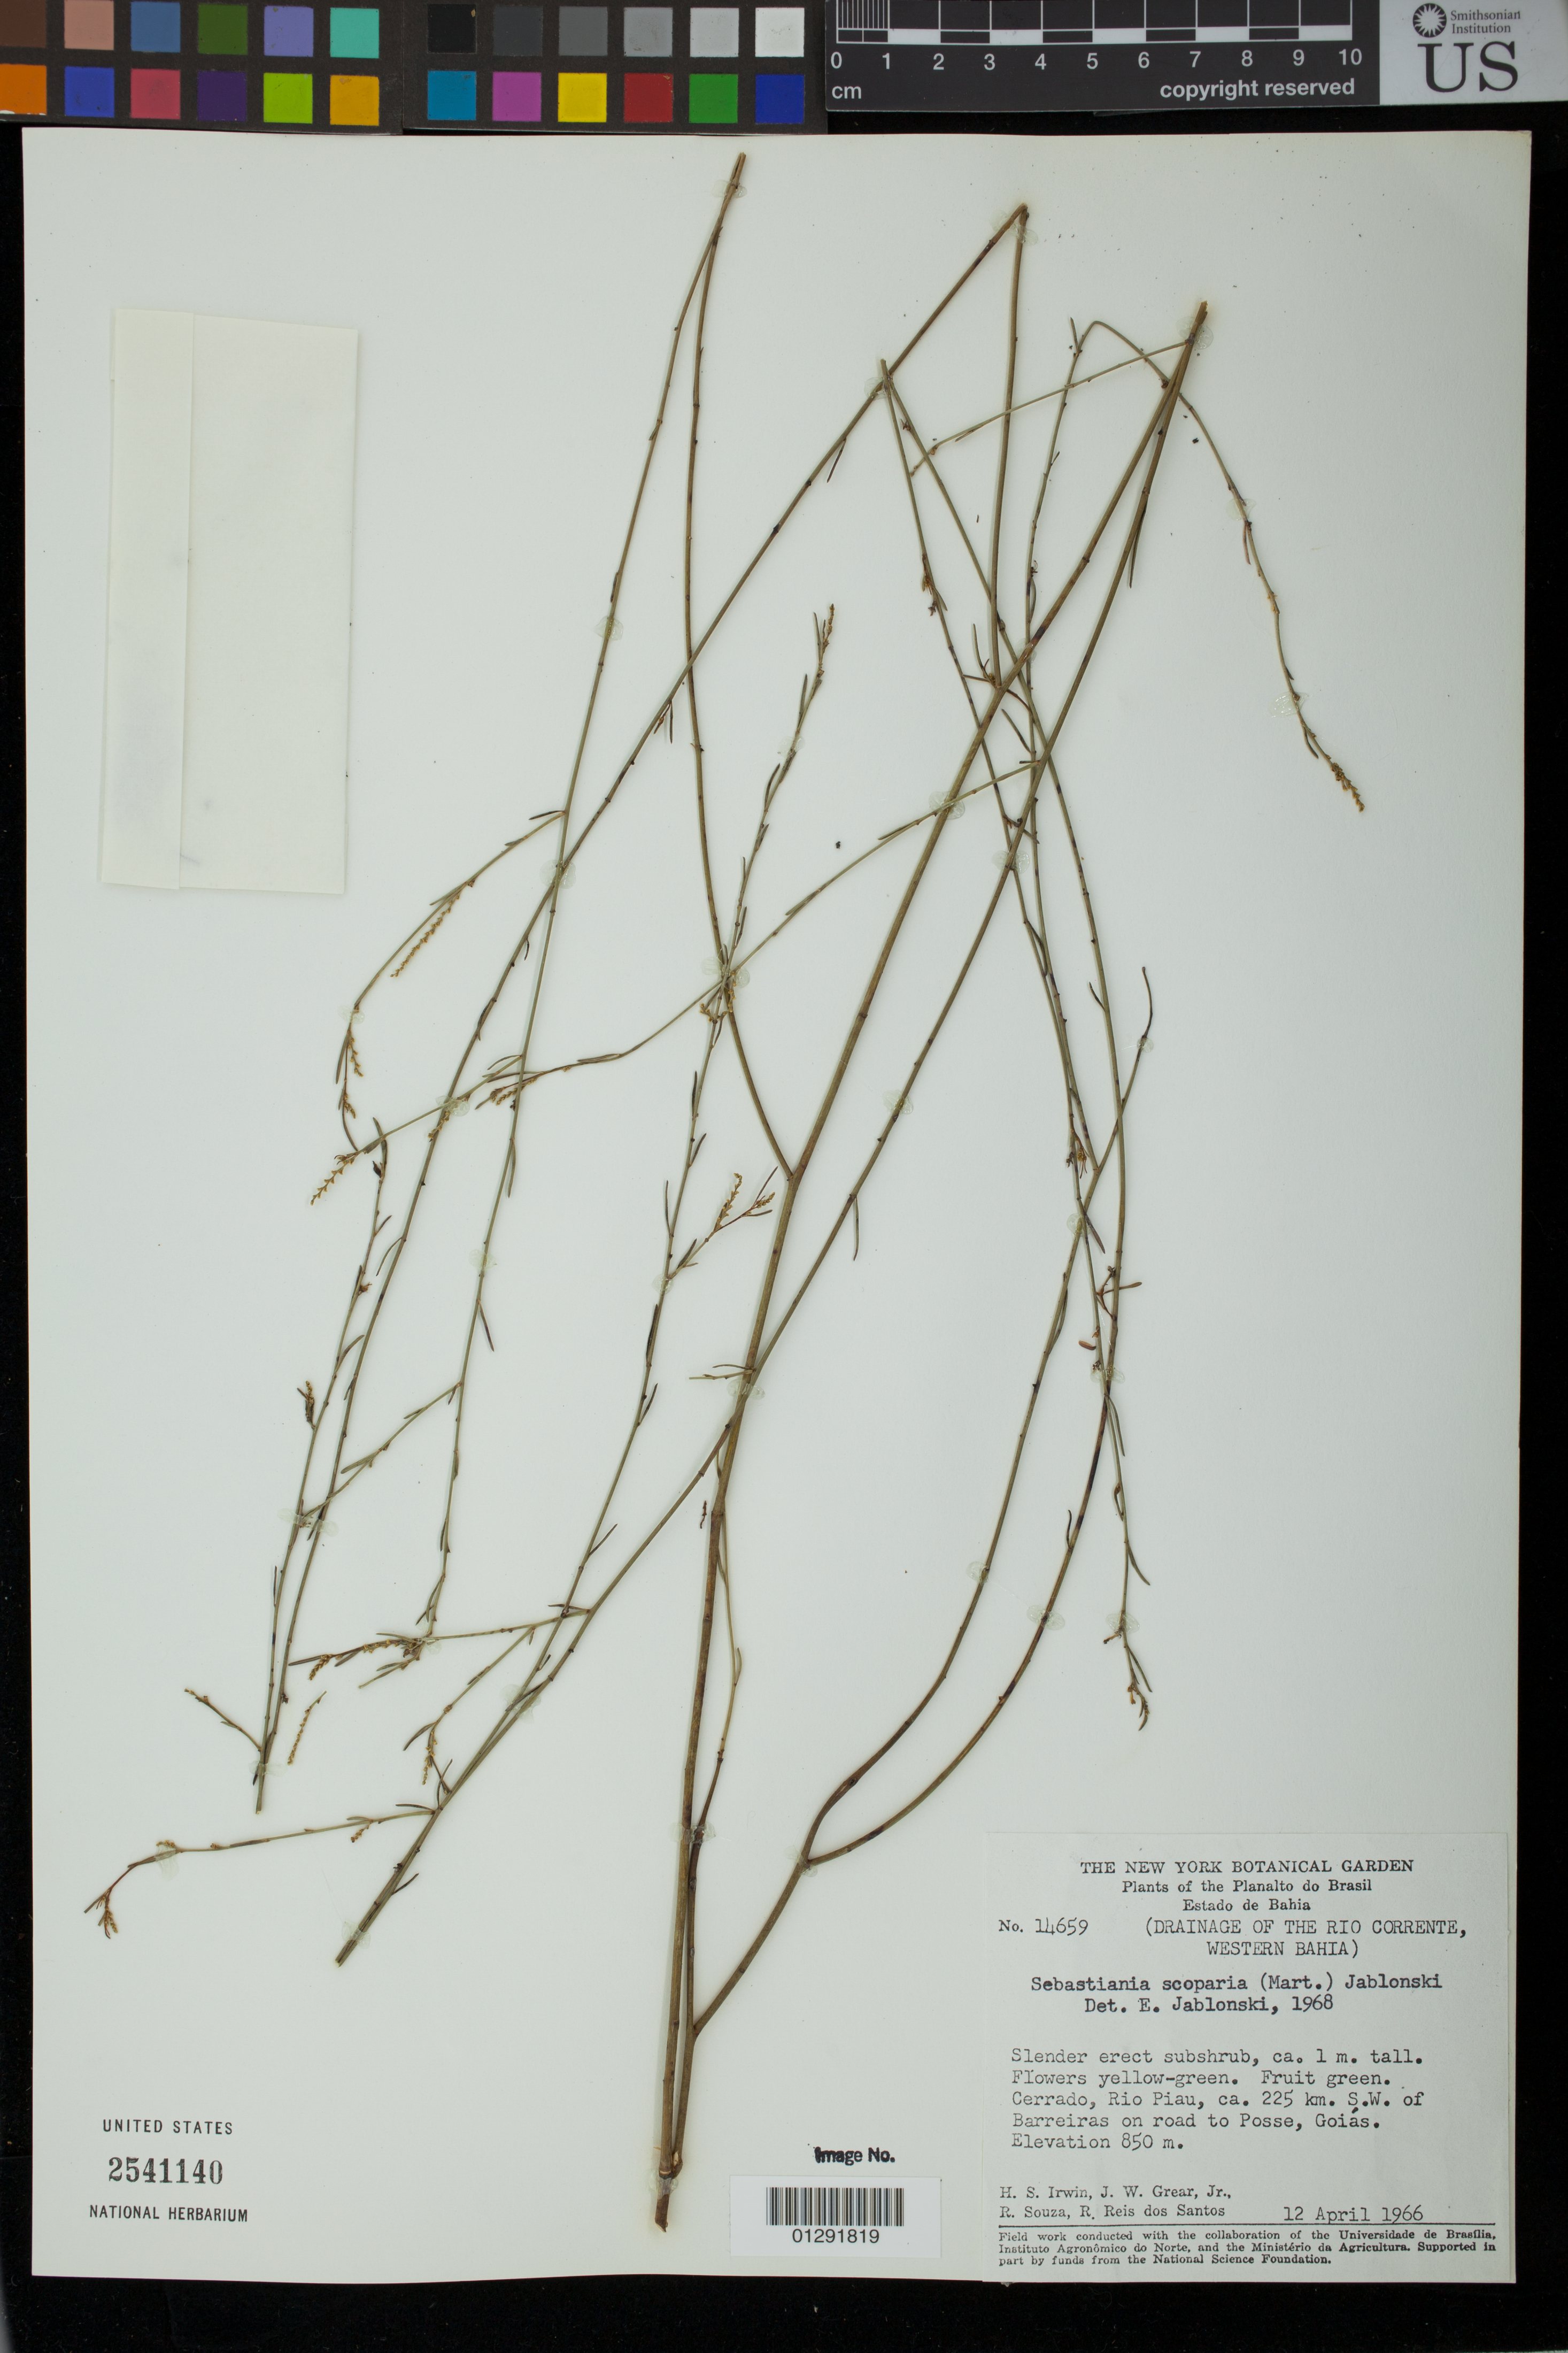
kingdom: Plantae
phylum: Tracheophyta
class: Magnoliopsida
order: Malpighiales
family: Euphorbiaceae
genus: Sebastiania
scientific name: Sebastiania scoparia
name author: (Mart.) Jablonski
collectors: H. Irwin, J. W. Grear, R. Souza & R. Reis dos Santos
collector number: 14659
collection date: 1966-04-12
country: Brazil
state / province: Goias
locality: Cerrado, Rio Piau, ca. 225 km. S.W. of Barreiras on road to Posse, Goias.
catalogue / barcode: US 2541140